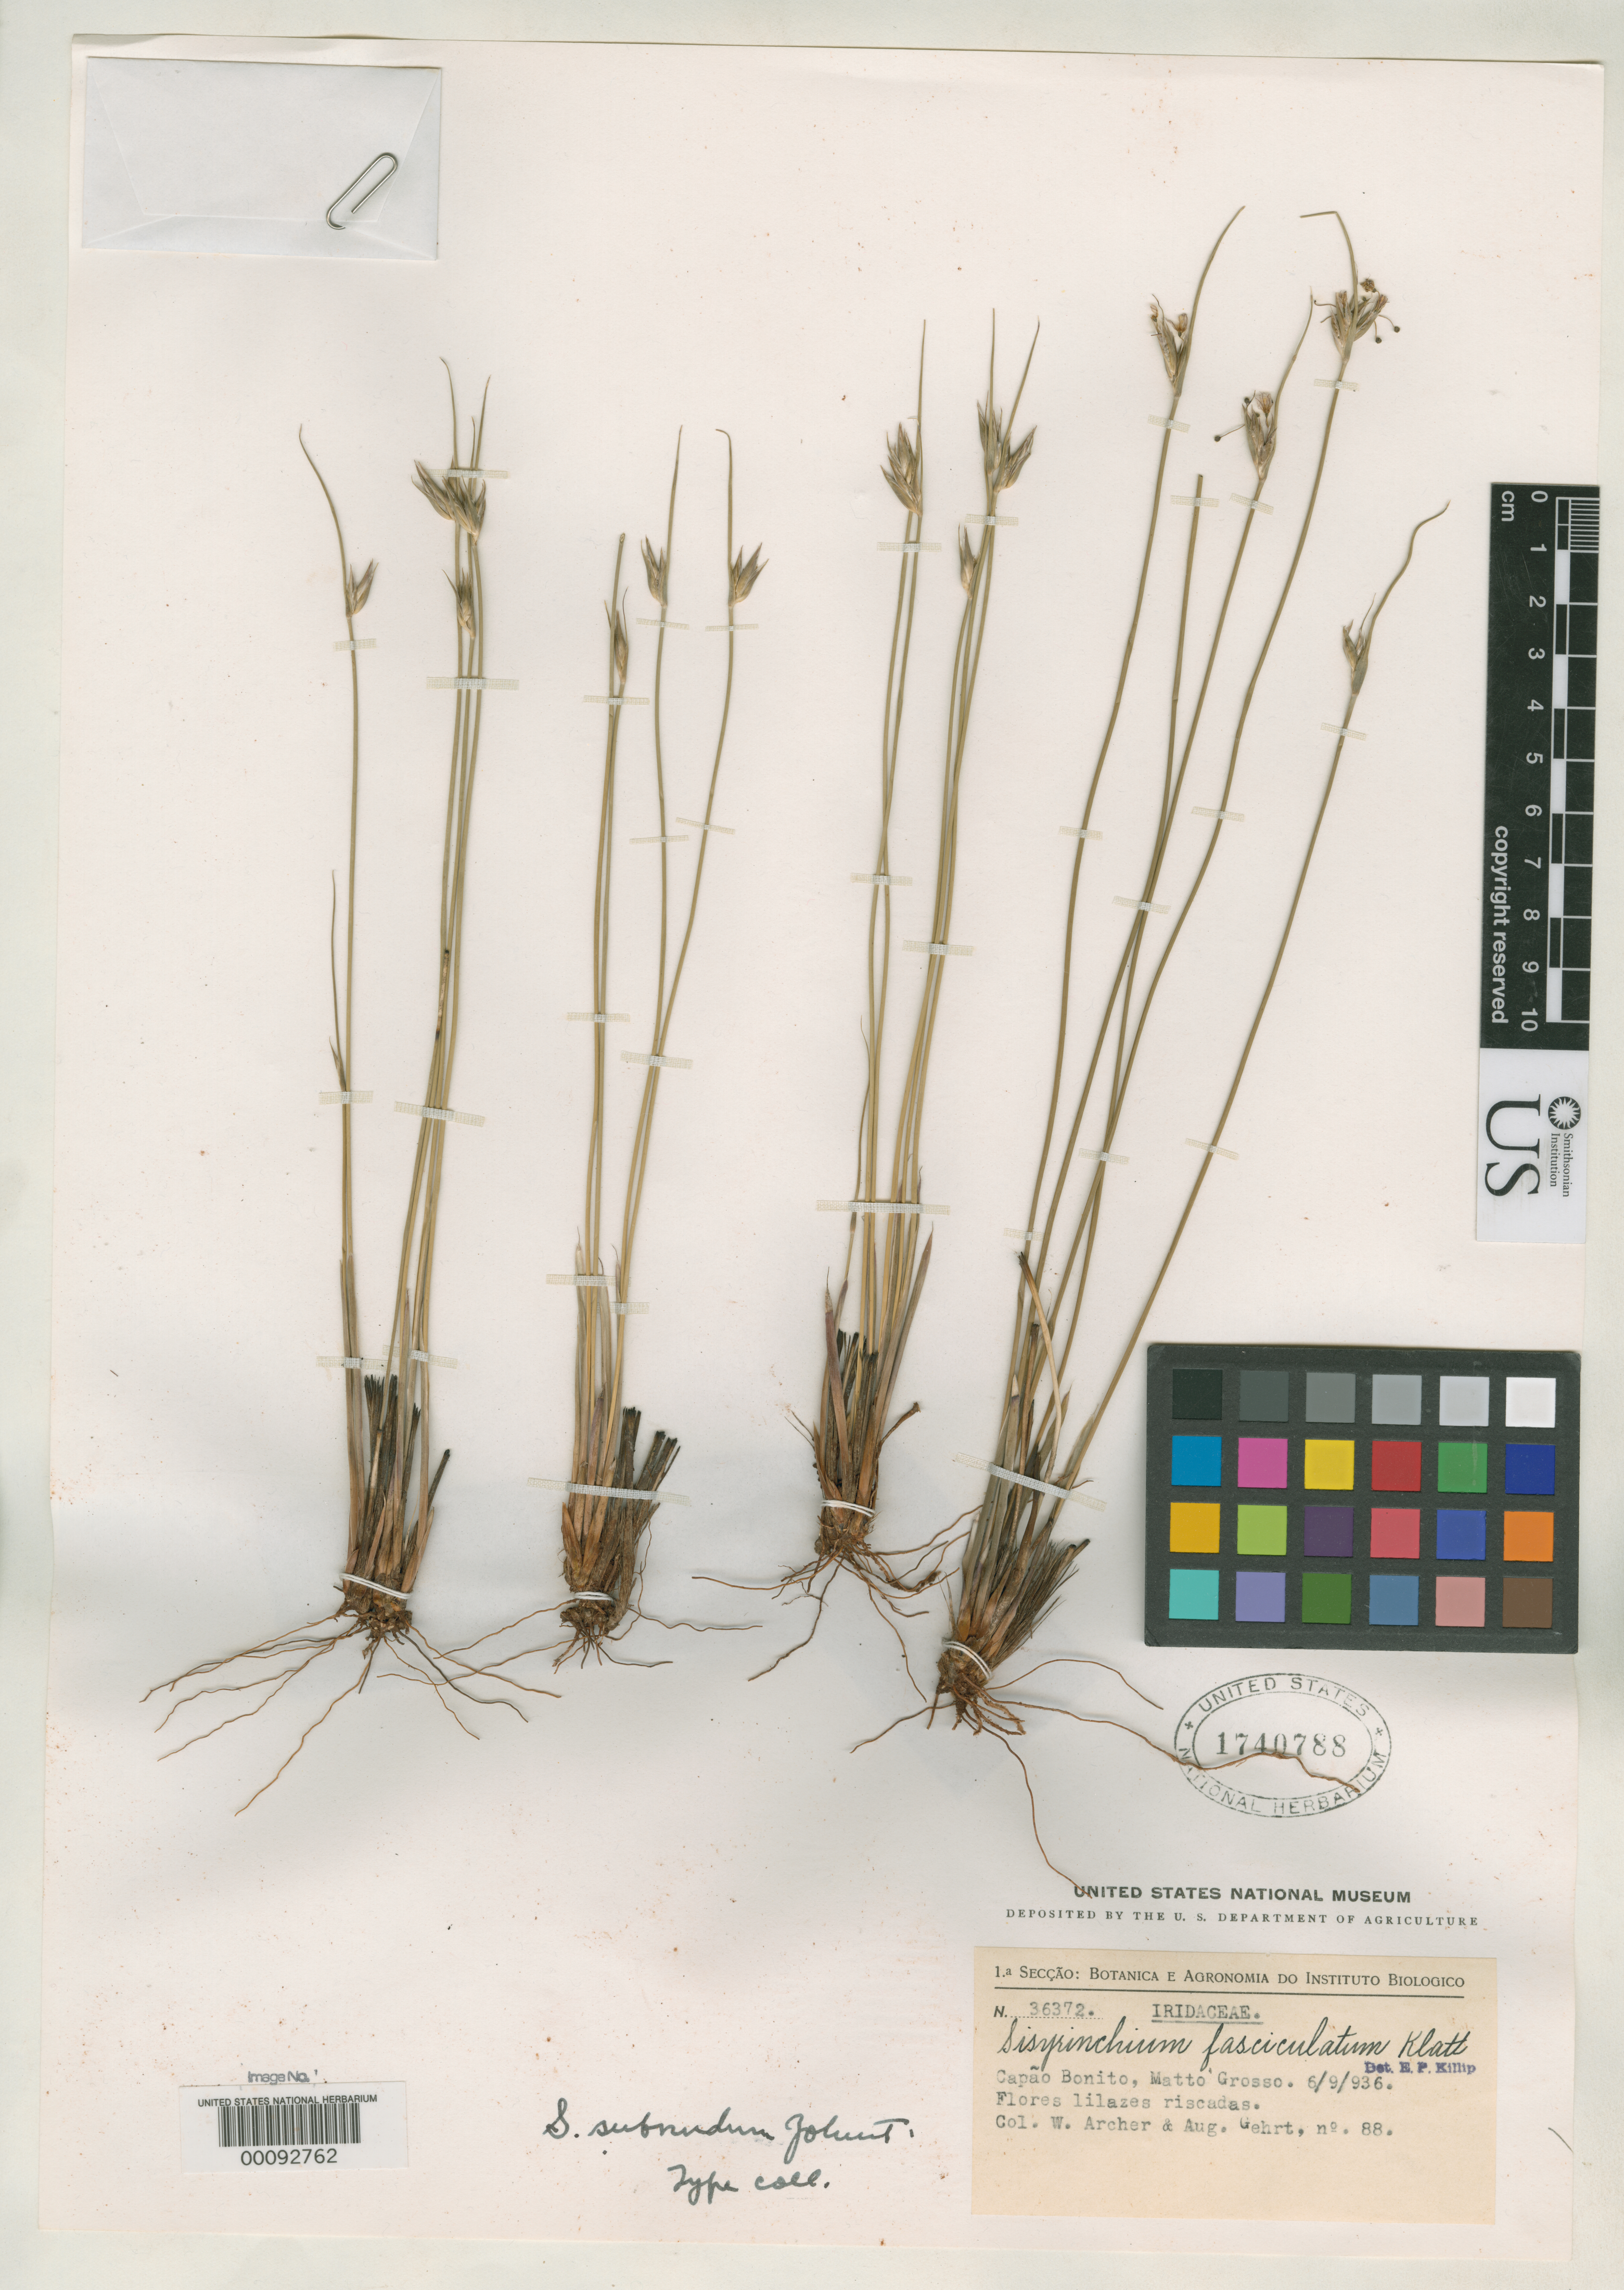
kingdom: Plantae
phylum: Tracheophyta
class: Liliopsida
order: Asparagales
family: Iridaceae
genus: Sisyrinchium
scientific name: Sisyrinchium subnudum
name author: I.M. Johnst.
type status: Isotype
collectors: W. A. Archer & A. Gehrt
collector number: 88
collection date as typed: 1936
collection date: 1936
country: Brazil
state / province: Mato Grosso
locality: Capao Bonito.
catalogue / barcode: US 1740788